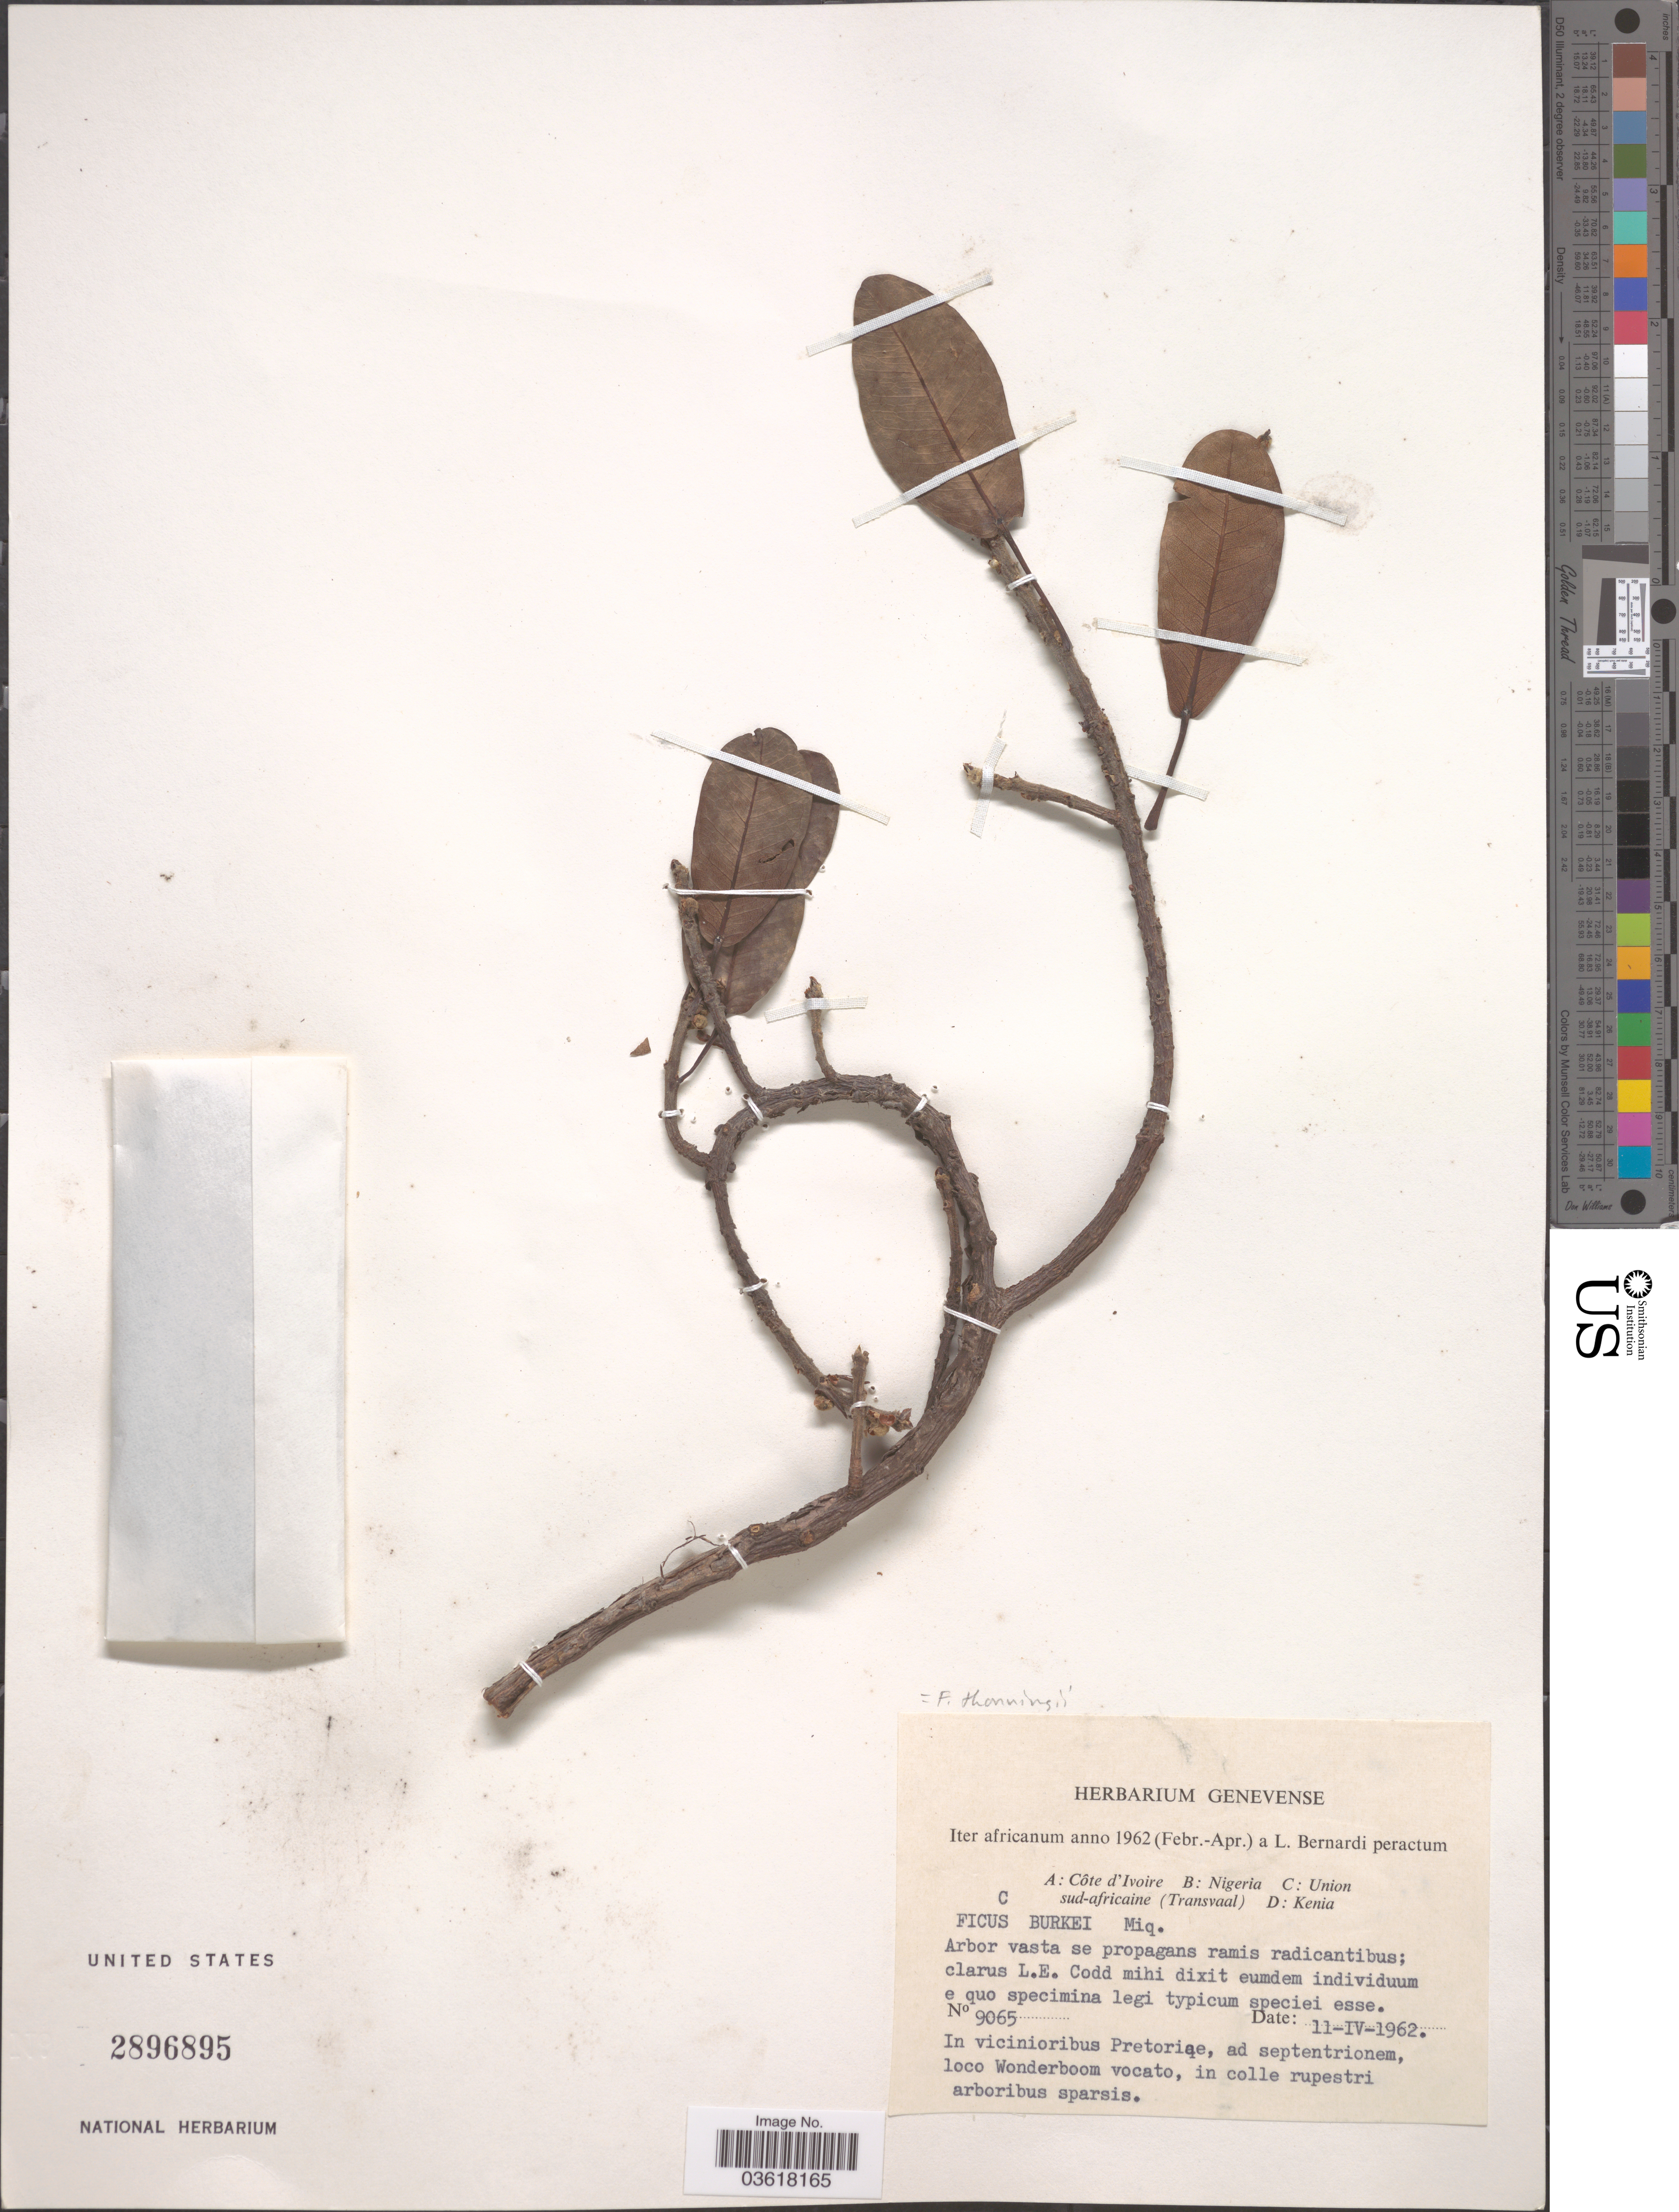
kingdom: Plantae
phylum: Tracheophyta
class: Magnoliopsida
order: Rosales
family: Moraceae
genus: Ficus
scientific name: Ficus thonningii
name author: Blume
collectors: L. Bernardi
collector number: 9065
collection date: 1962-04-11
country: South Africa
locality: Union sud-africaine (Transvaal). In vicinioribus Pretoriae, ad septentrionem loco Wonderboom vocato.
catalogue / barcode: US 2896895